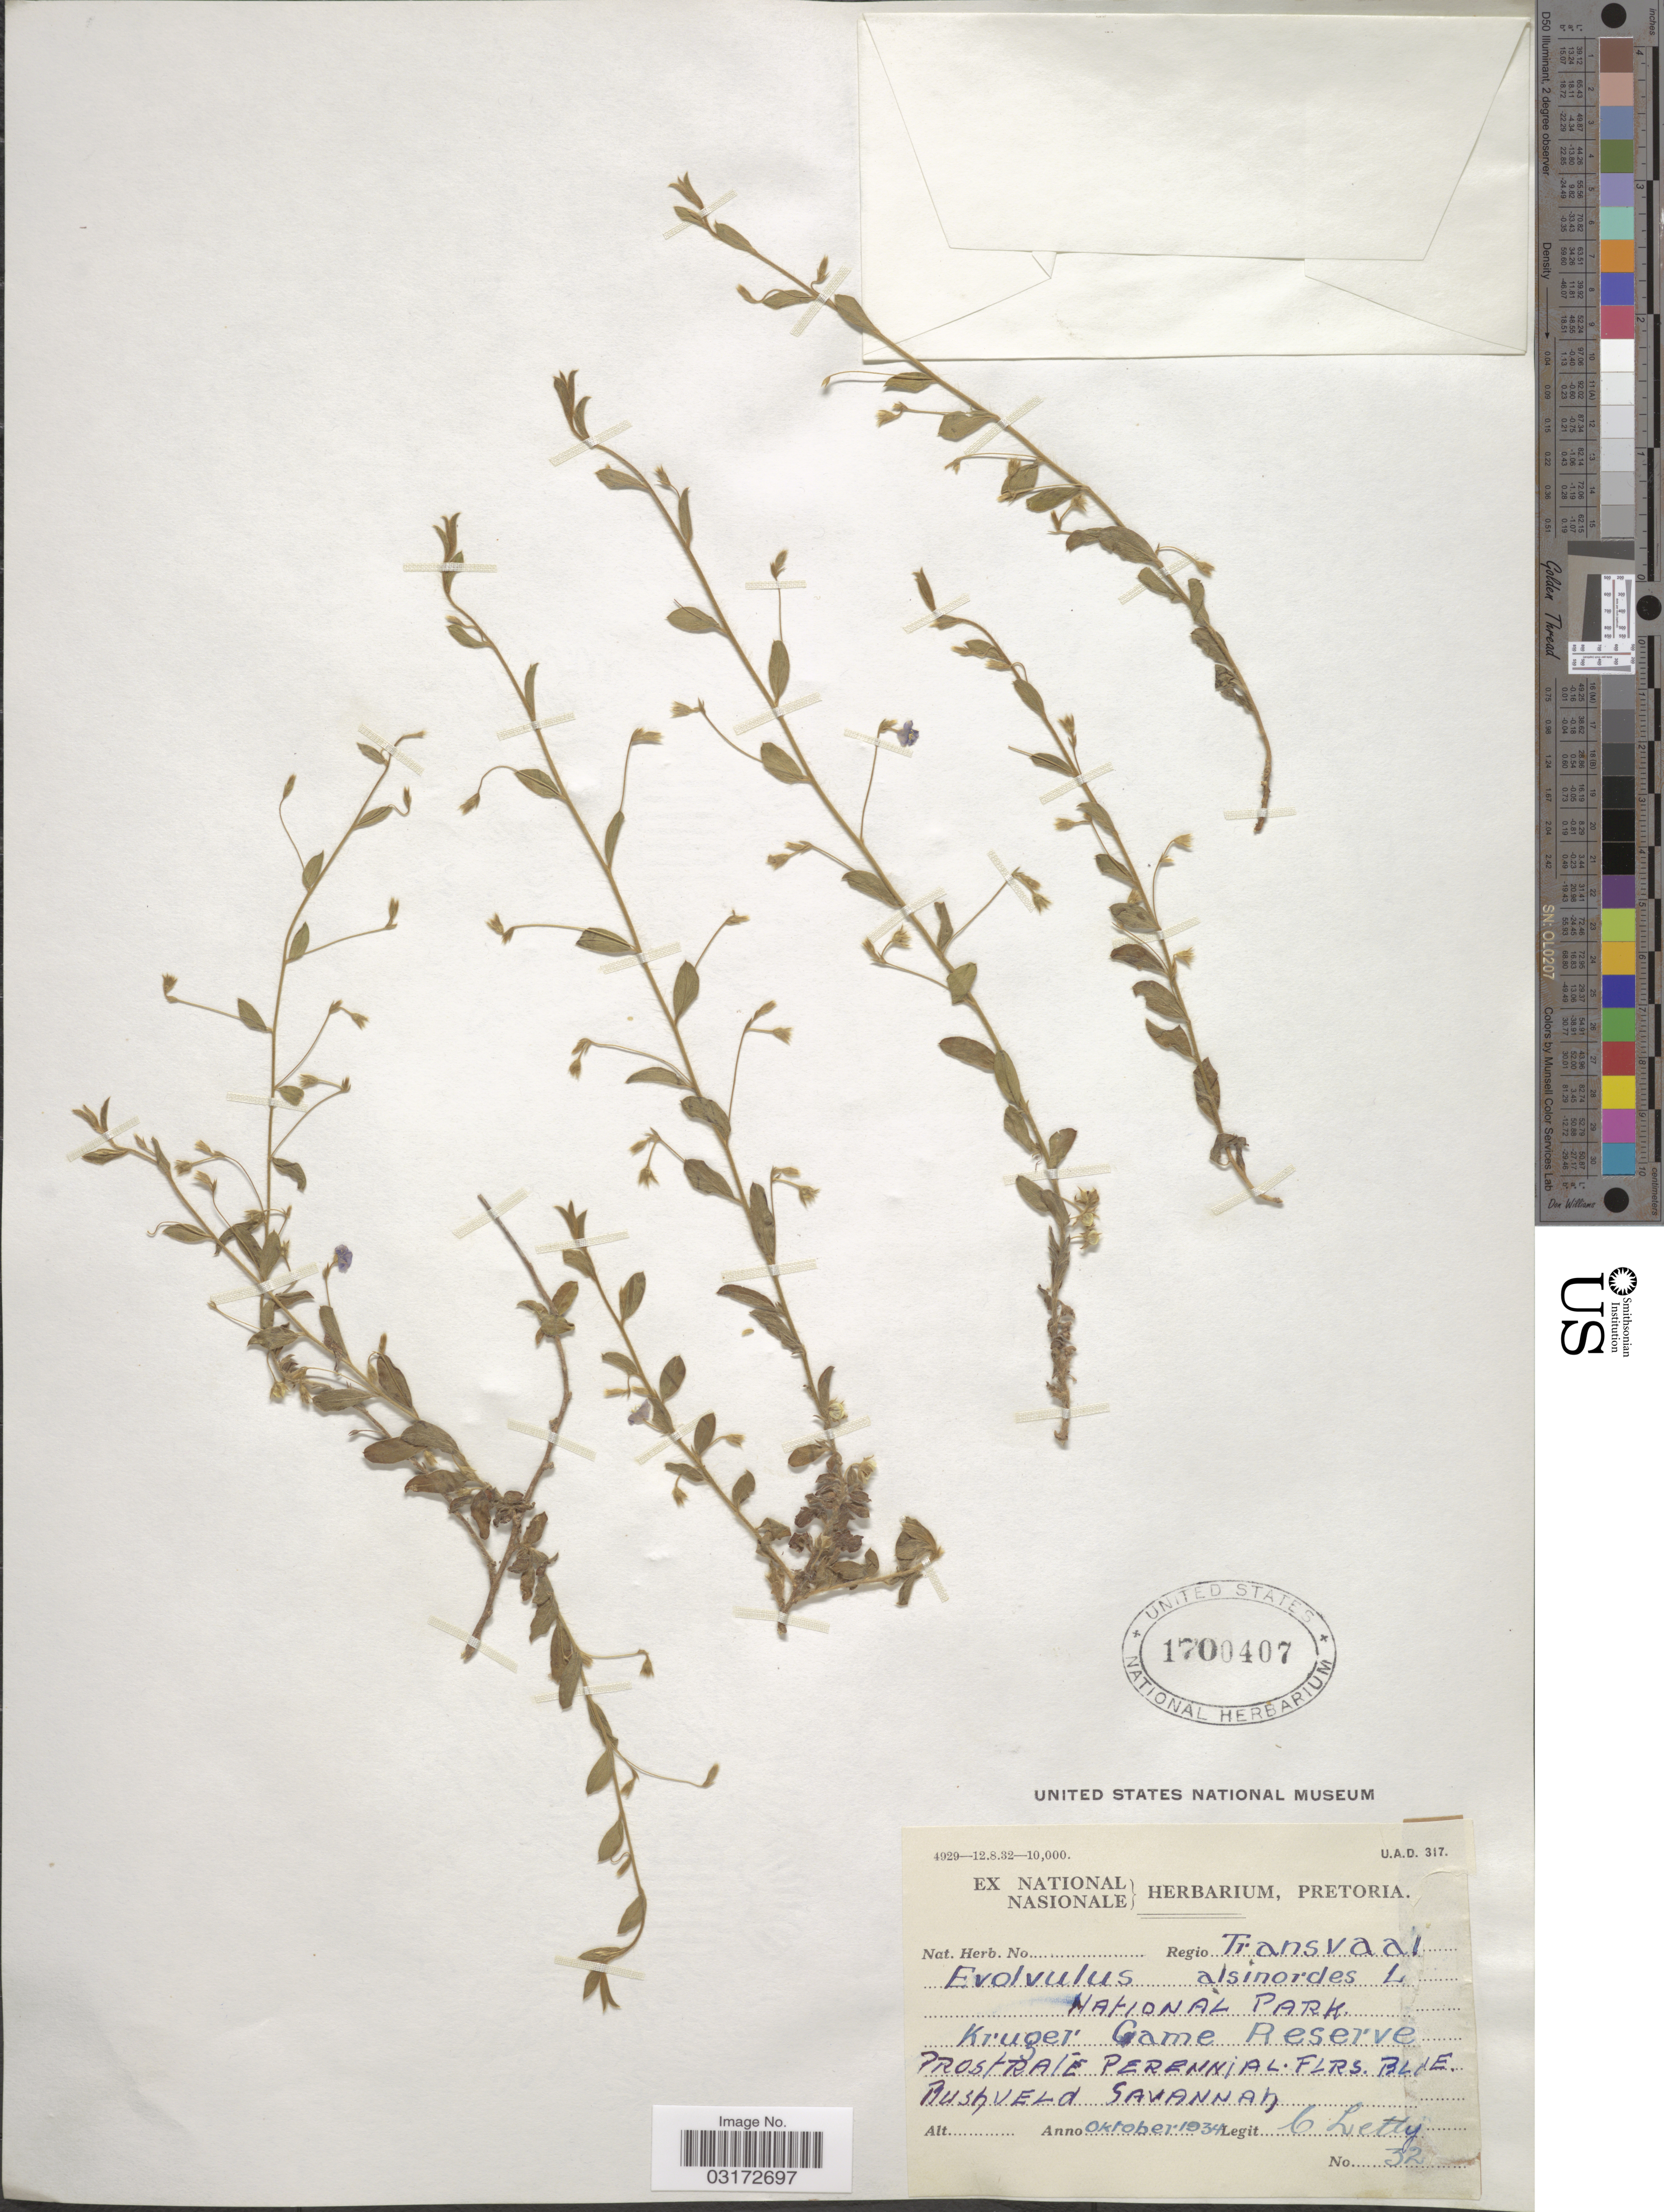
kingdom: Plantae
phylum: Tracheophyta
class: Magnoliopsida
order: Solanales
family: Convolvulaceae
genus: Evolvulus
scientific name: Evolvulus alsinoides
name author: (L.) L.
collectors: C. Letty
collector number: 32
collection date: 1934-10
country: South Africa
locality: Regio Transvaal. National Park. Kruger Game Reserve.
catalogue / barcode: US 1700407